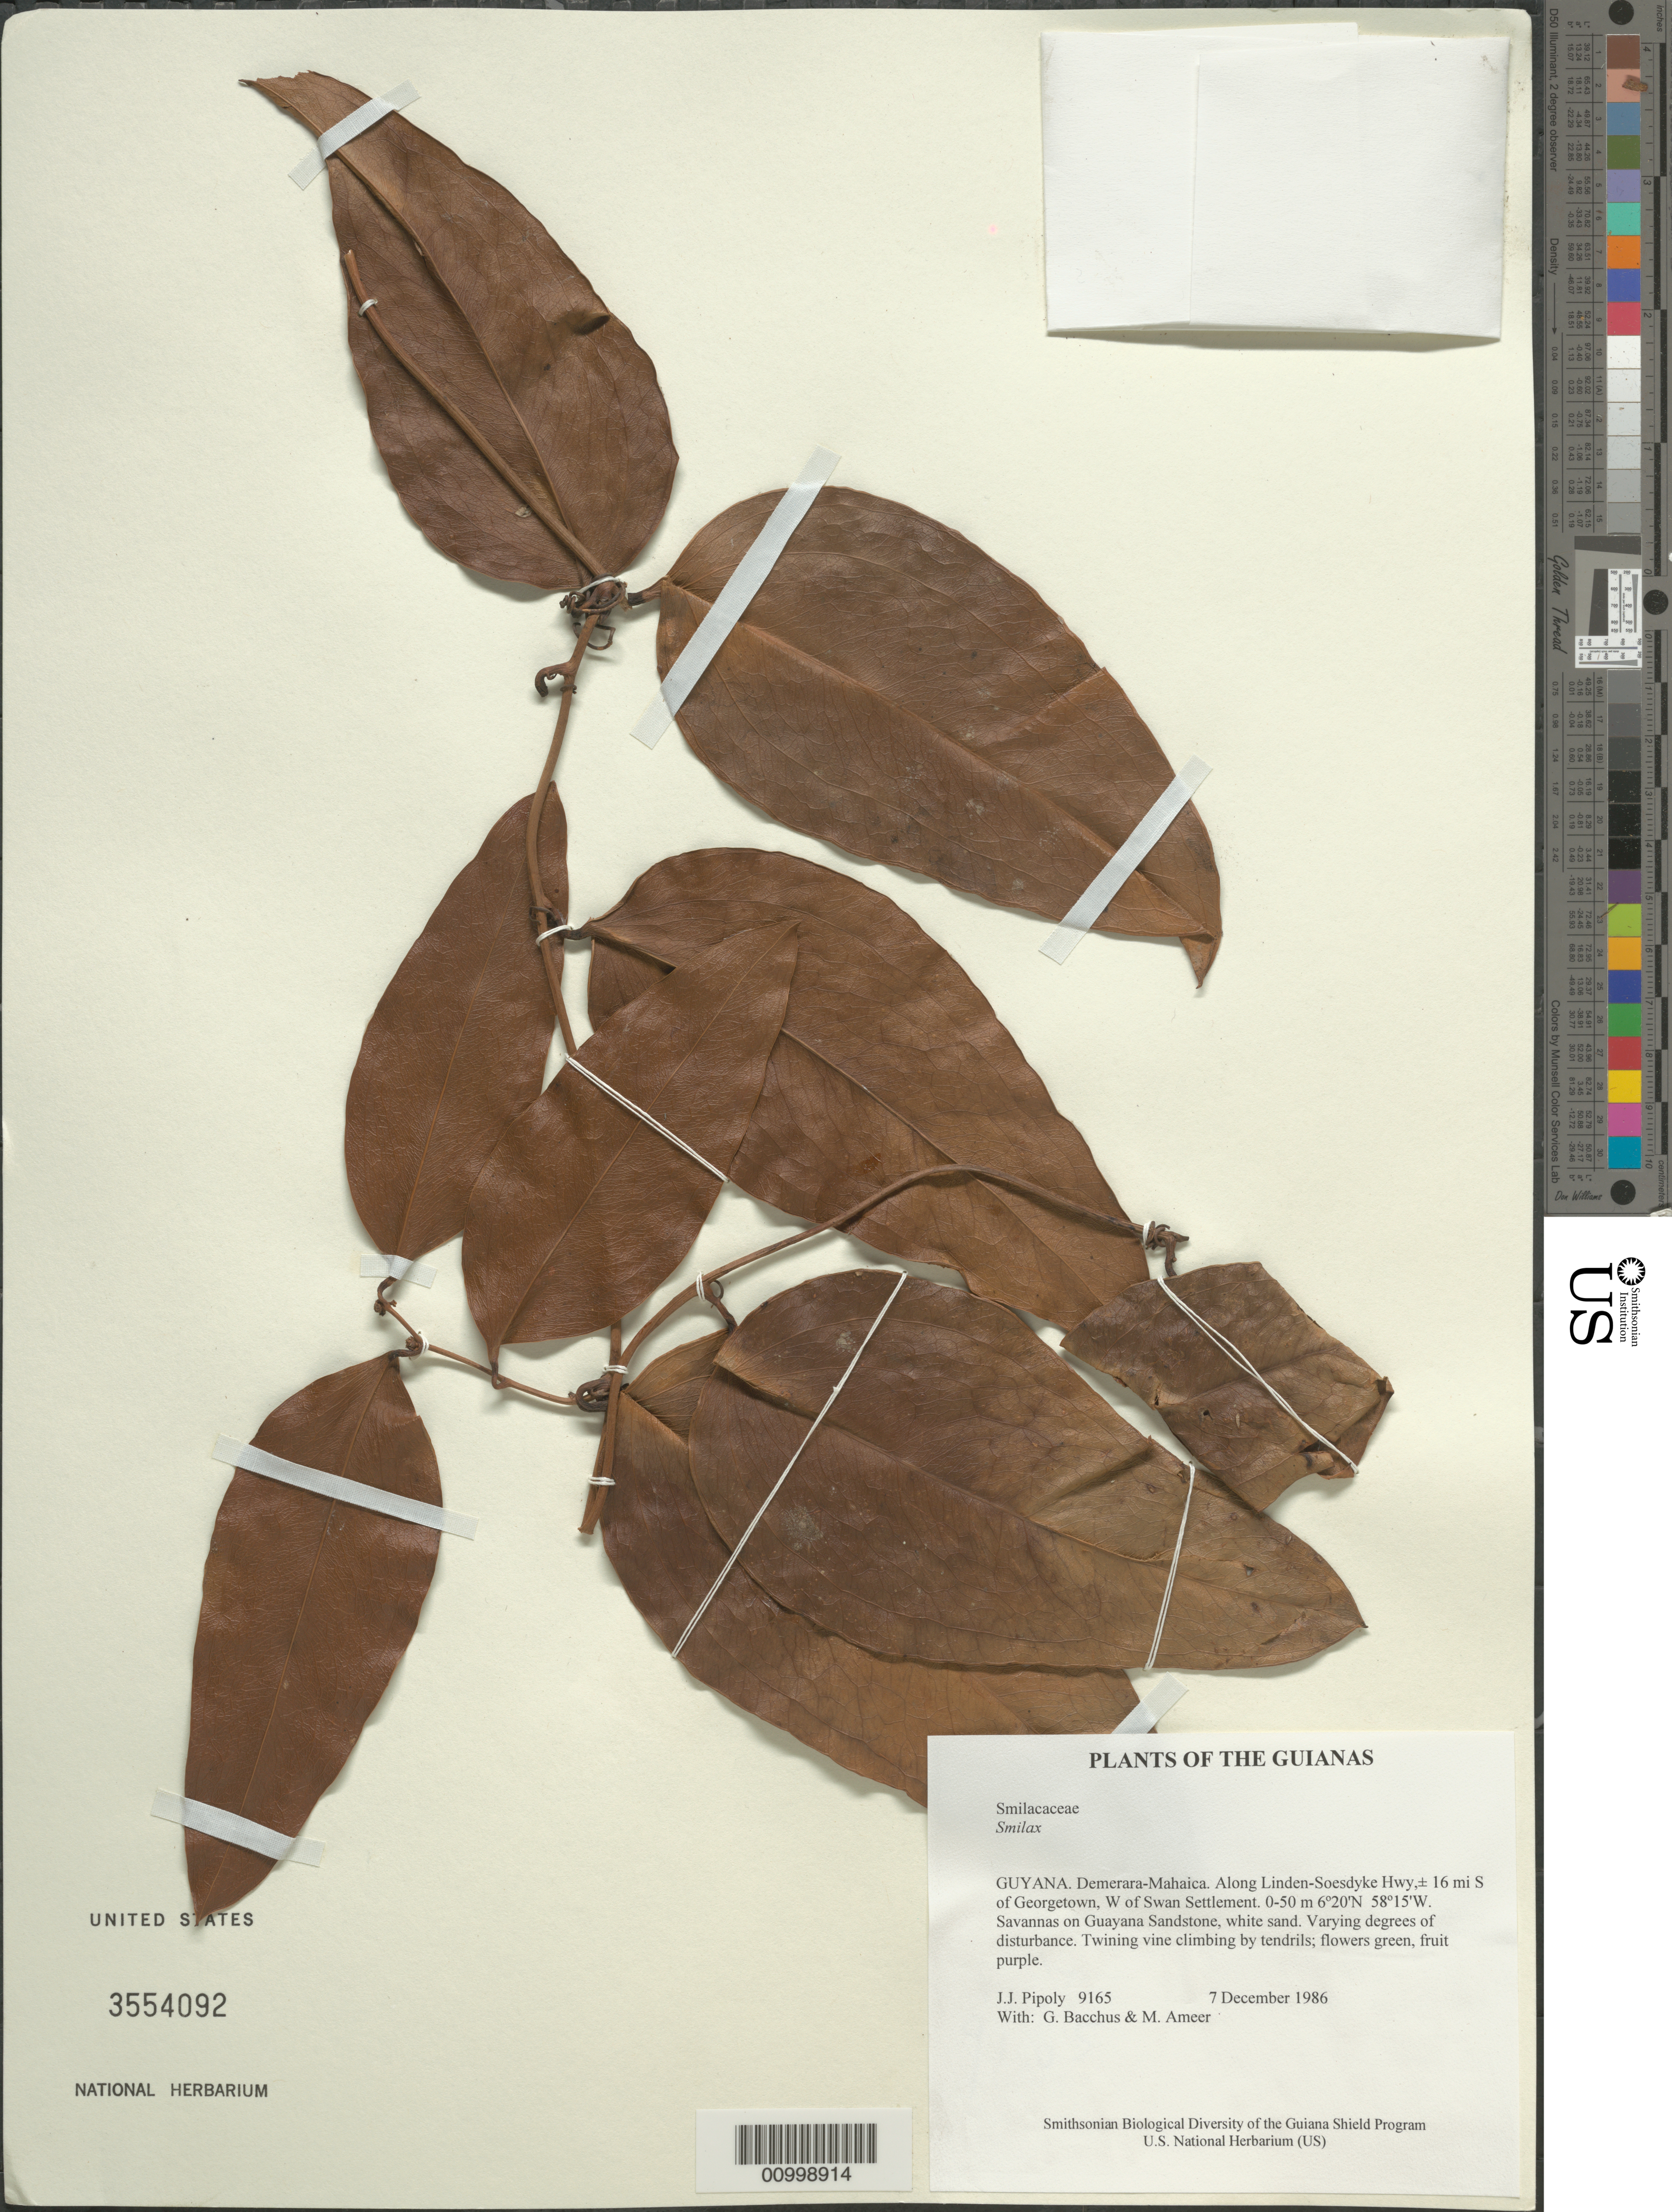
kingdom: Plantae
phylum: Tracheophyta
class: Liliopsida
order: Liliales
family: Smilacaceae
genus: Smilax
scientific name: Smilax sp.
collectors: J. J. Pipoly, G. Bacchus & M. Ameer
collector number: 9165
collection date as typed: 7 December 1986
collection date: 1986-12-07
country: Guyana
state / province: Demerara-Mahaica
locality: Along Linden-Soesdyke Hwy,± 16 mi S of Georgetown, W of Swan Settlement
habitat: Savannas on Guayana Sandstone, white sand. Varying degrees of disturbance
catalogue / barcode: US 3554092